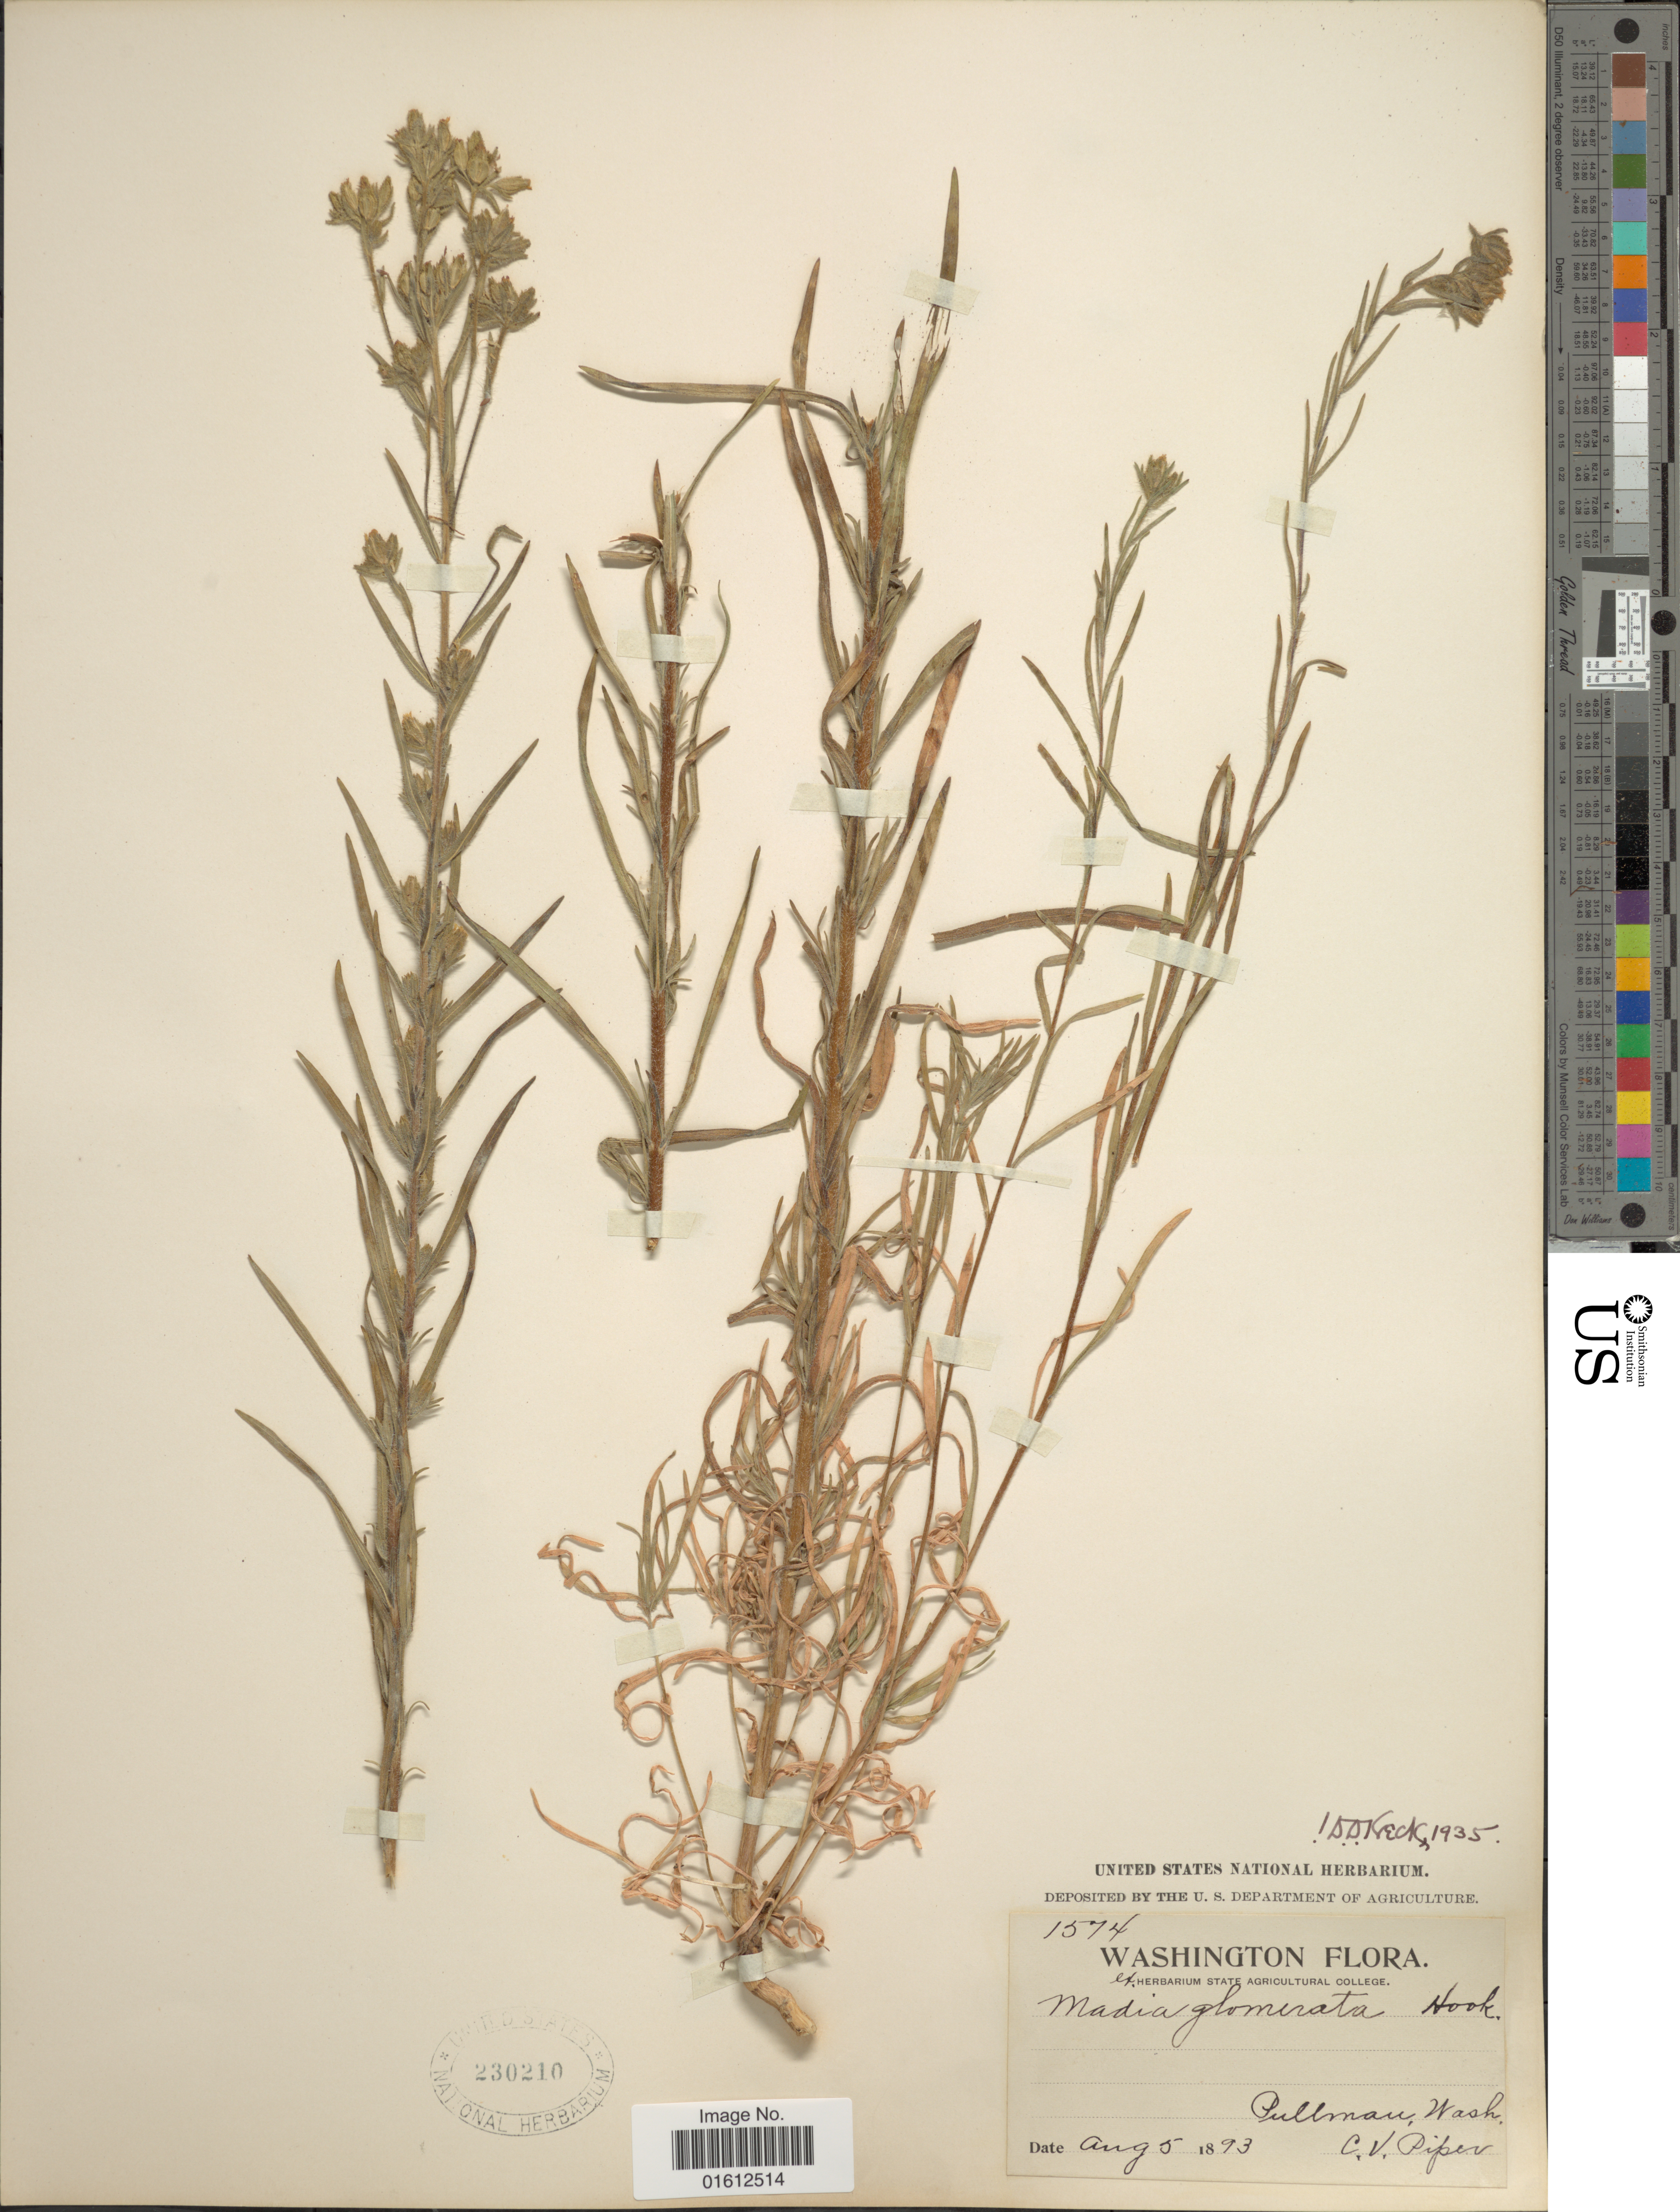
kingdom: Plantae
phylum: Tracheophyta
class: Magnoliopsida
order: Asterales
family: Asteraceae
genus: Madia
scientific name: Madia glomerata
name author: Hook.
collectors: C. V. Piper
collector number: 1574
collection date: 1893-08-05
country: United States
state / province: Washington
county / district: Whitman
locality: Pullman.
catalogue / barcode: US 230210